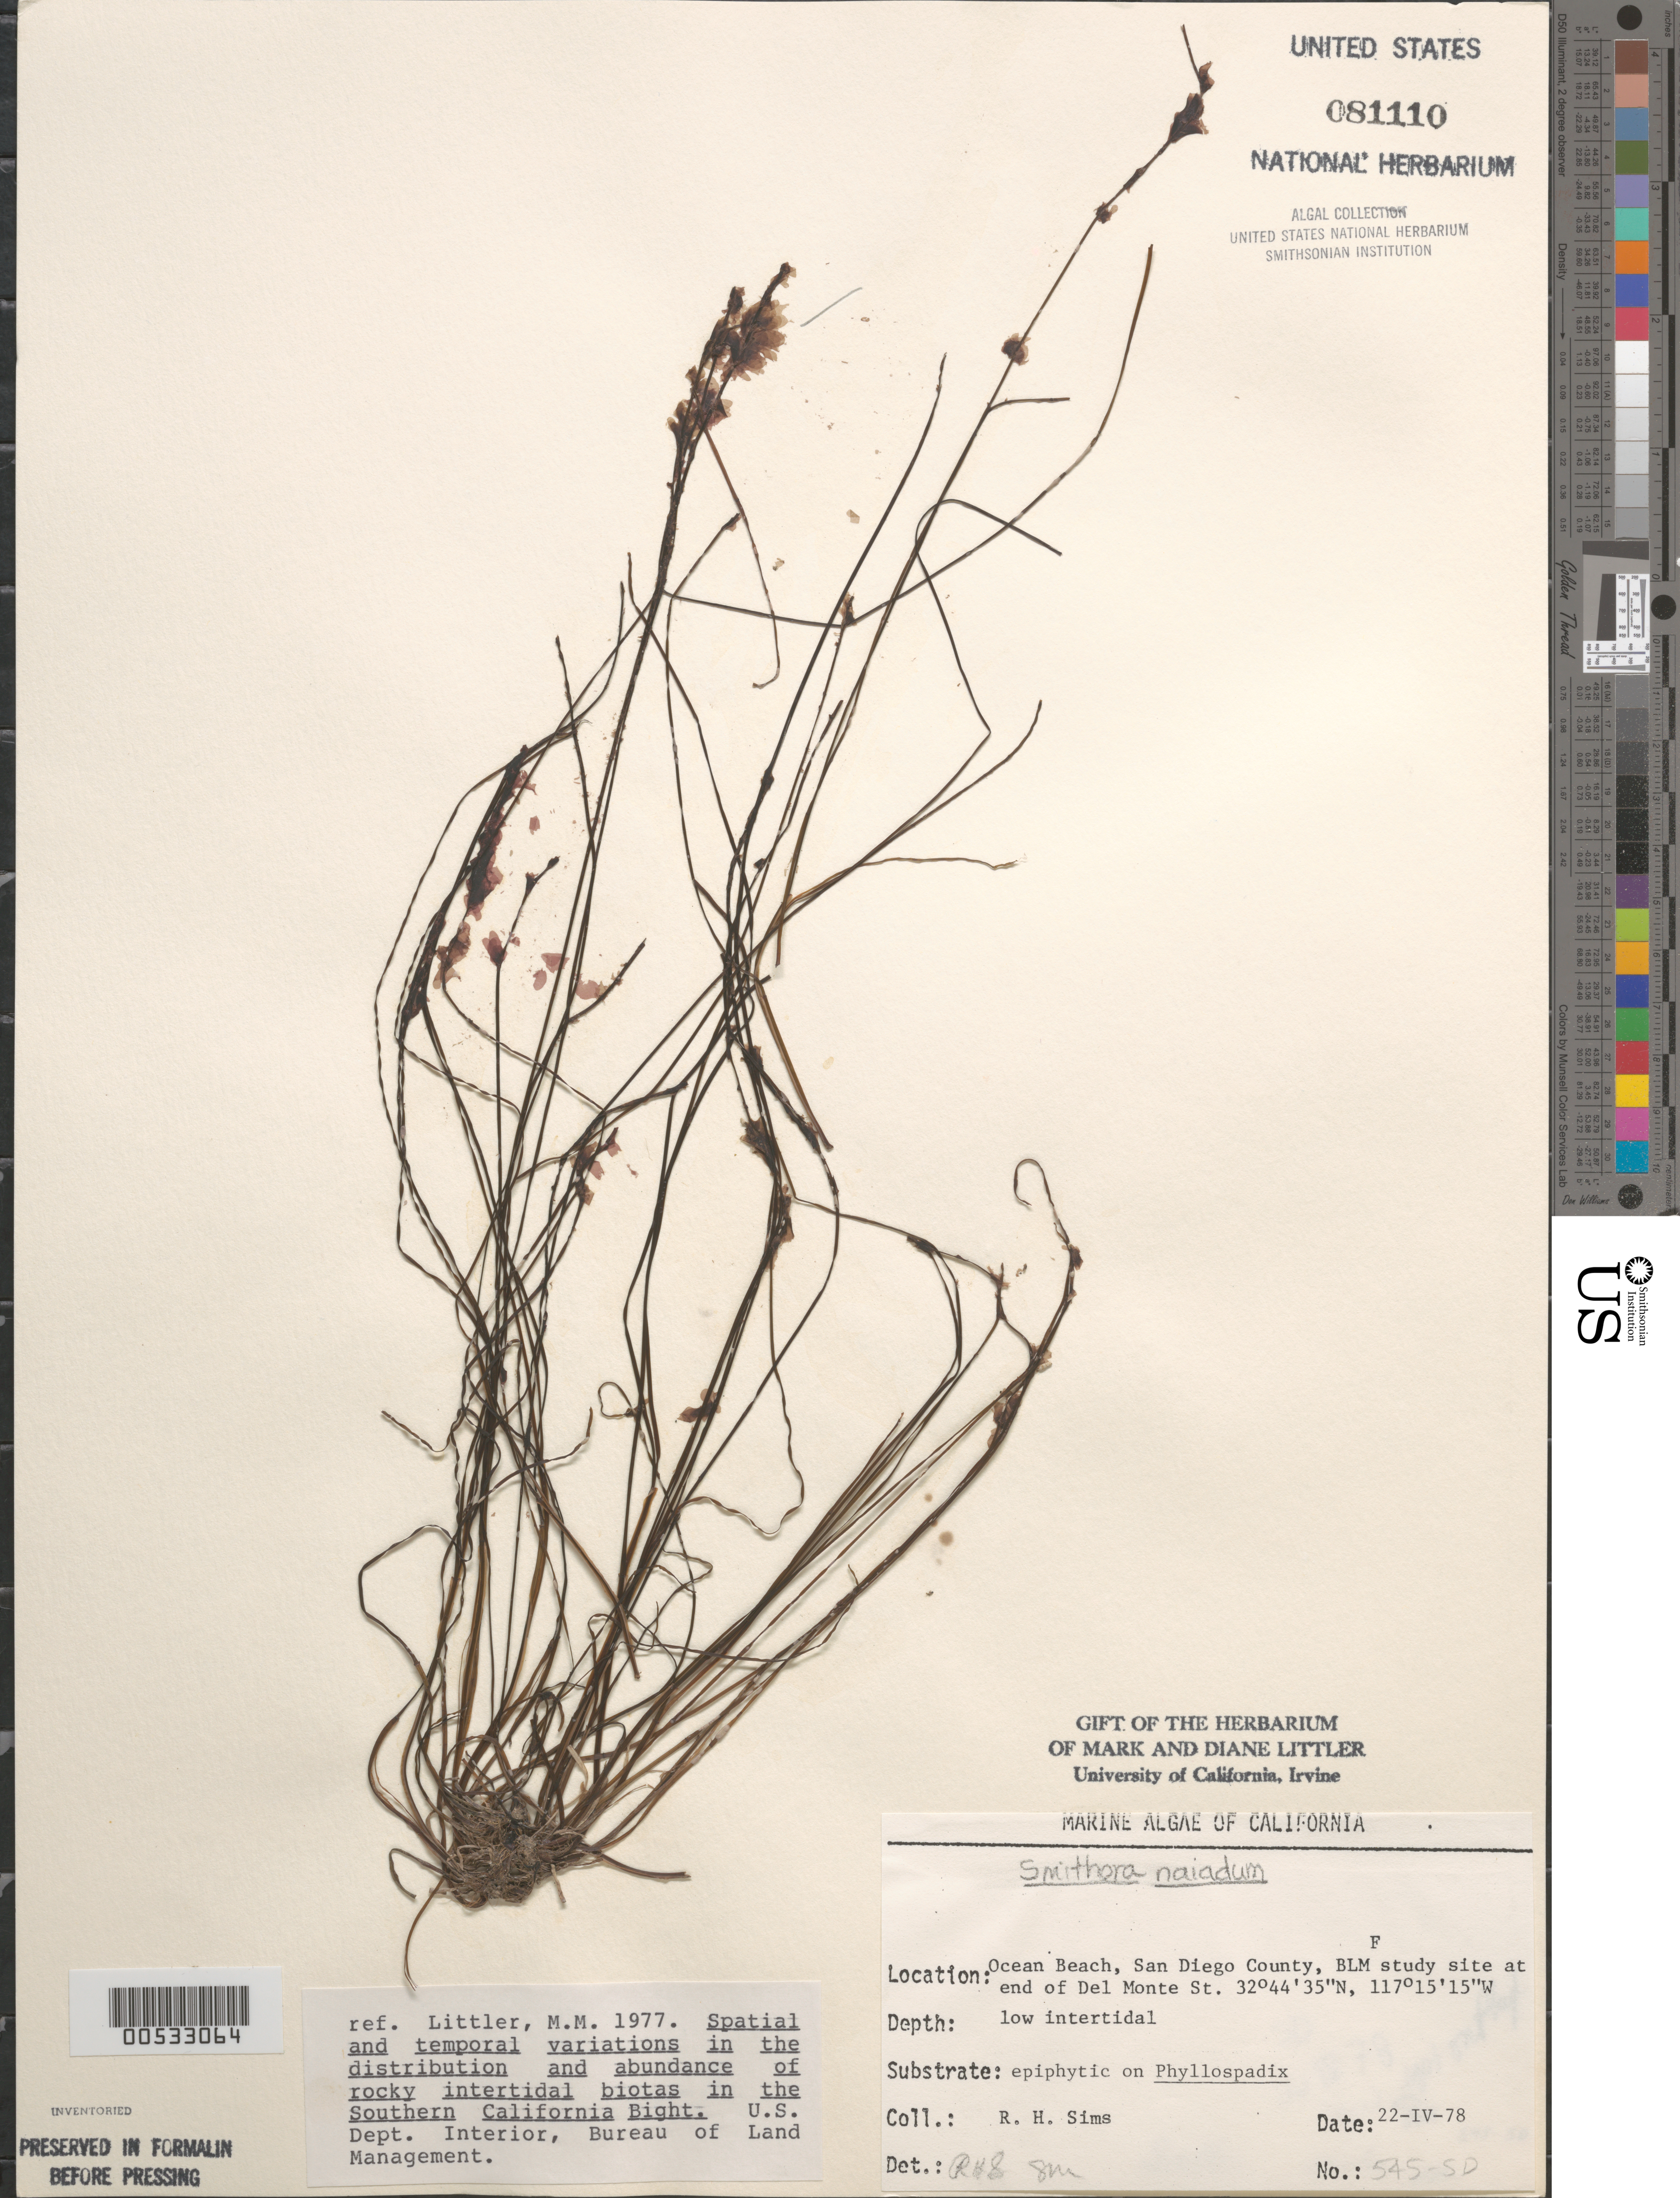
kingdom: Plantae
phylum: Rhodophyta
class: Compsopogonophyceae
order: Erythropeltidales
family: Erythrotrichiaceae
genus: Smithora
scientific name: Smithora naiadum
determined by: Sims, Robert H.; Murray, S. N.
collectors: R. H. Sims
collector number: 545-SD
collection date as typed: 22 Apr 1978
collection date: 1978-04-22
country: United States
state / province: California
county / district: San Diego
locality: End of Del Monte Street, Ocean Beach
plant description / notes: BLM-SOCALBIGHT Rocky Intertidal Survey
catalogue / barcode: US 81110